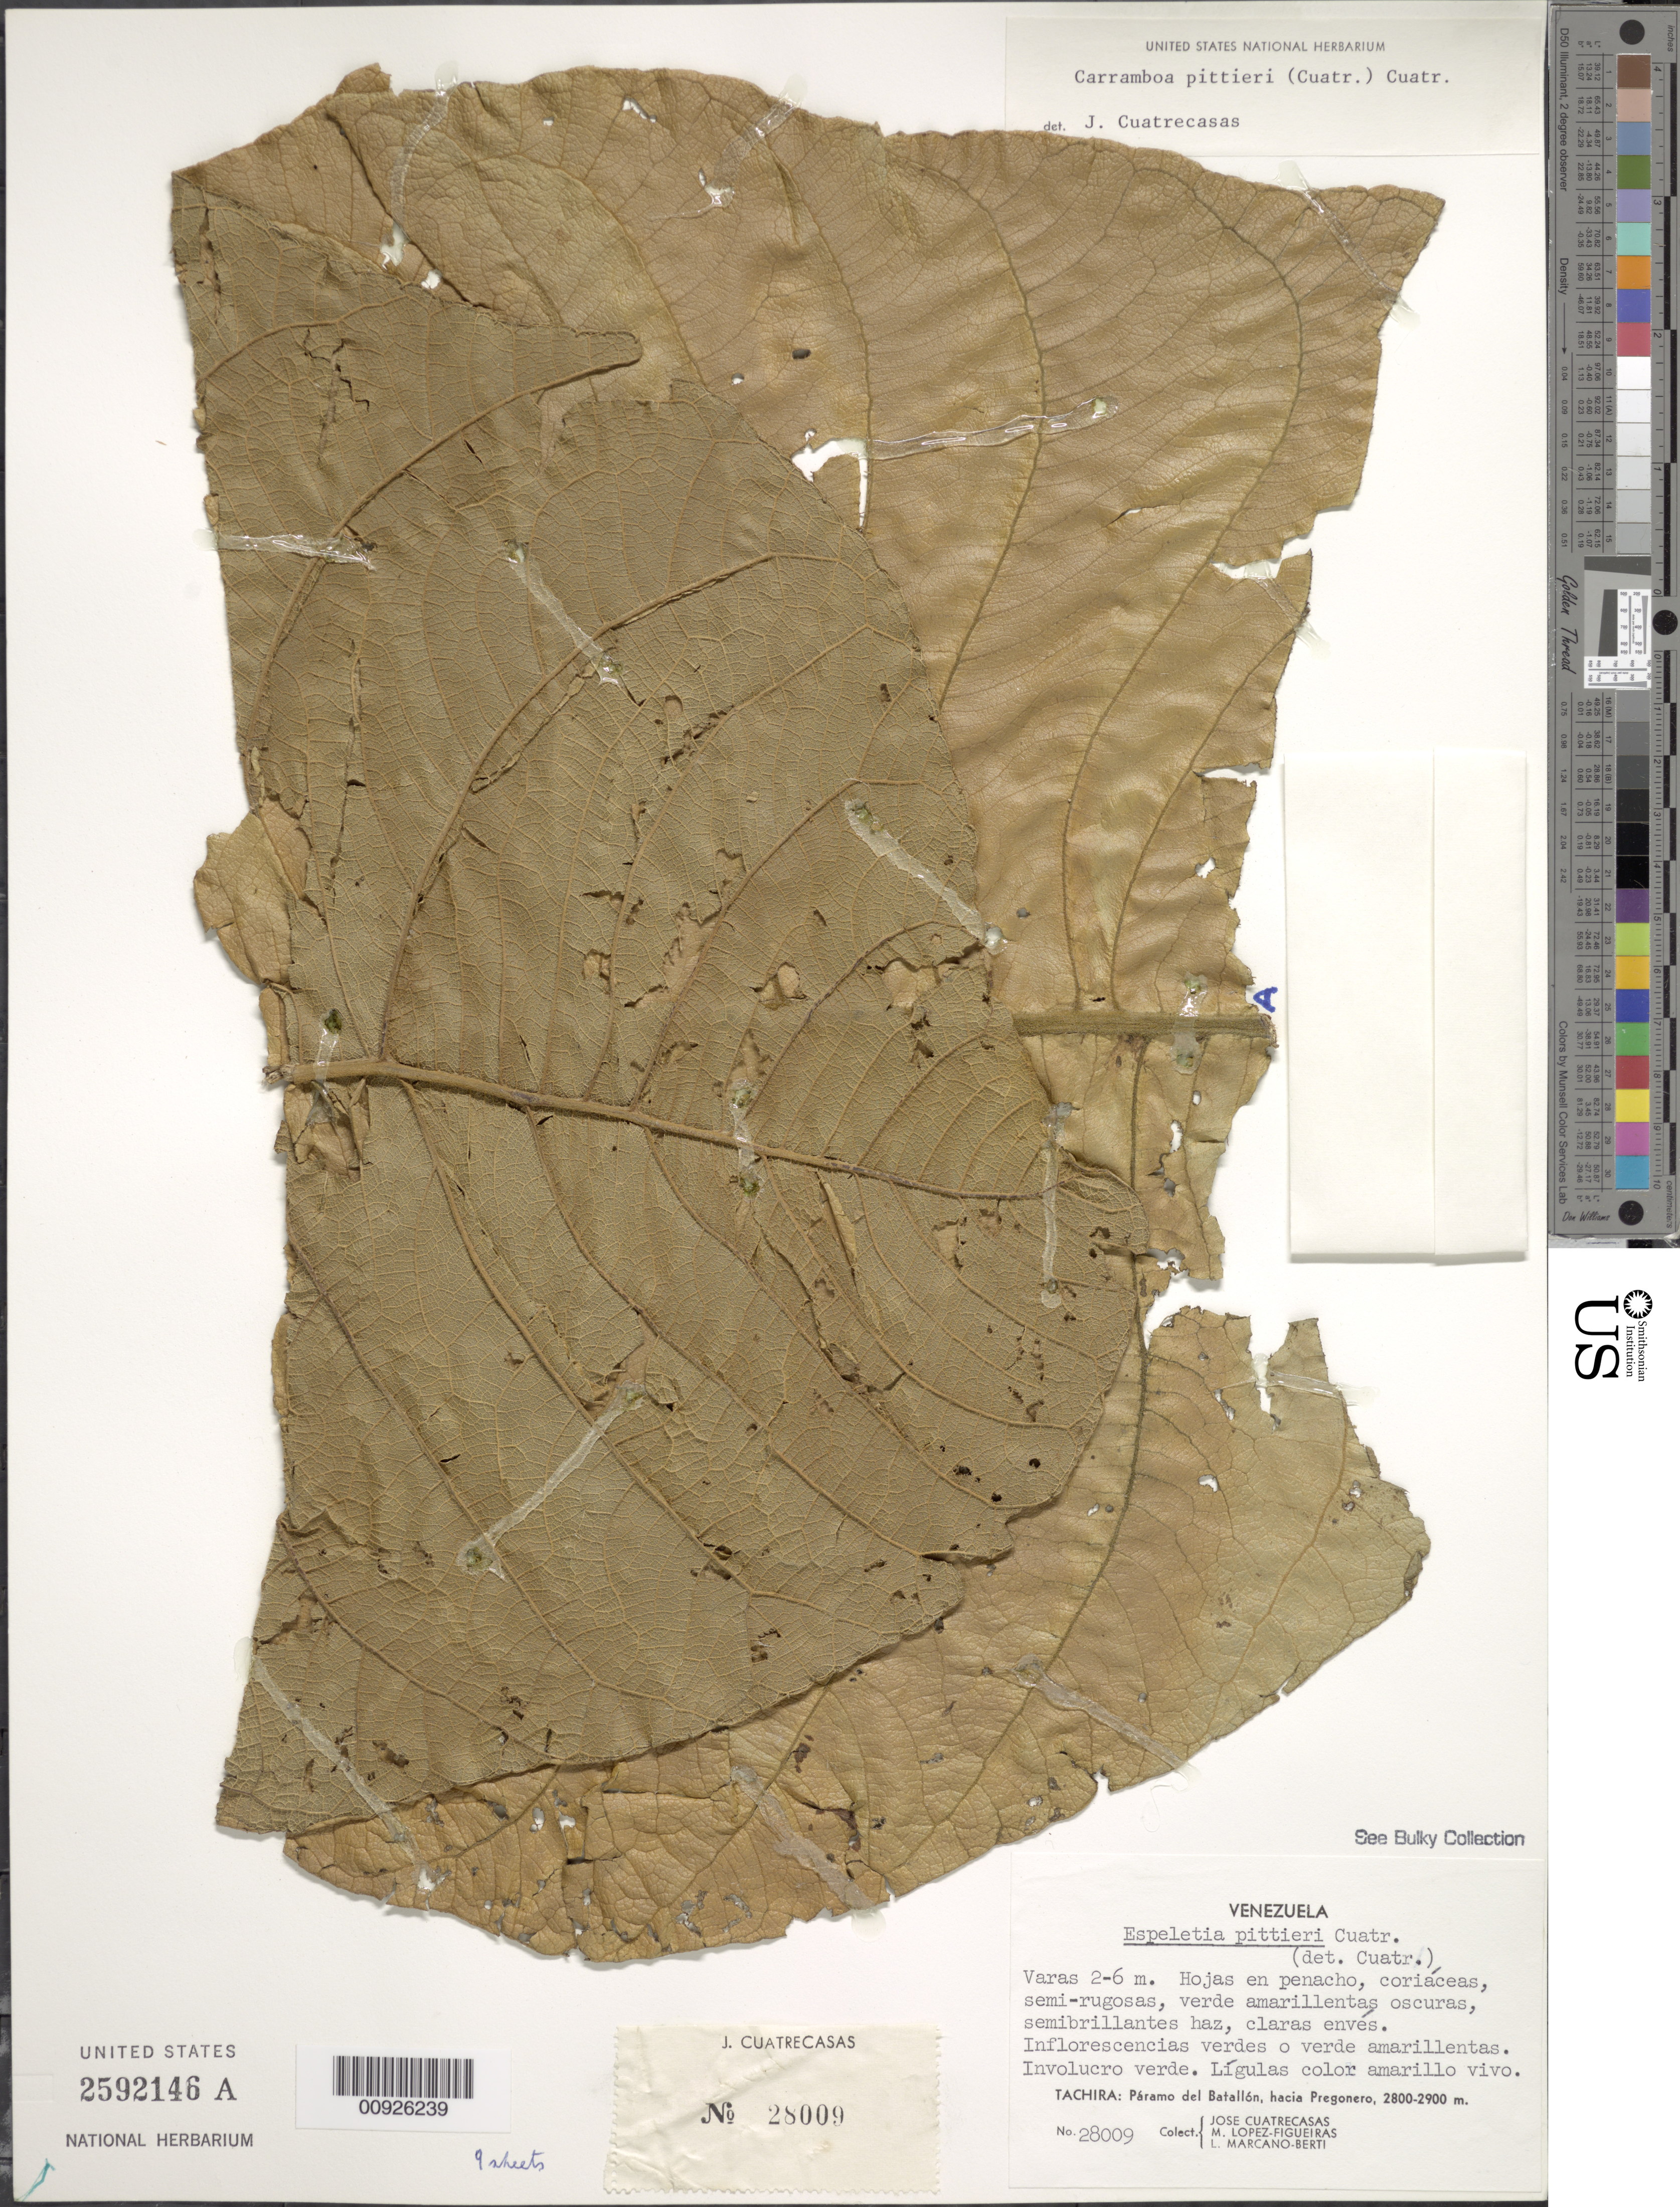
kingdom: Plantae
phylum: Tracheophyta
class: Magnoliopsida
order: Asterales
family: Asteraceae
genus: Carramboa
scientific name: Carramboa badilloi var. pittieri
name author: (Cuatrec.) Cuatrec.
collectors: J. Cuatrecasas, M. López Figueiras & L. Marcano-Berti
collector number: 28009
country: Venezuela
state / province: Tachira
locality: Paramo del Batallon, hacia Pregonero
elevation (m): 2800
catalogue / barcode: US 2592146A